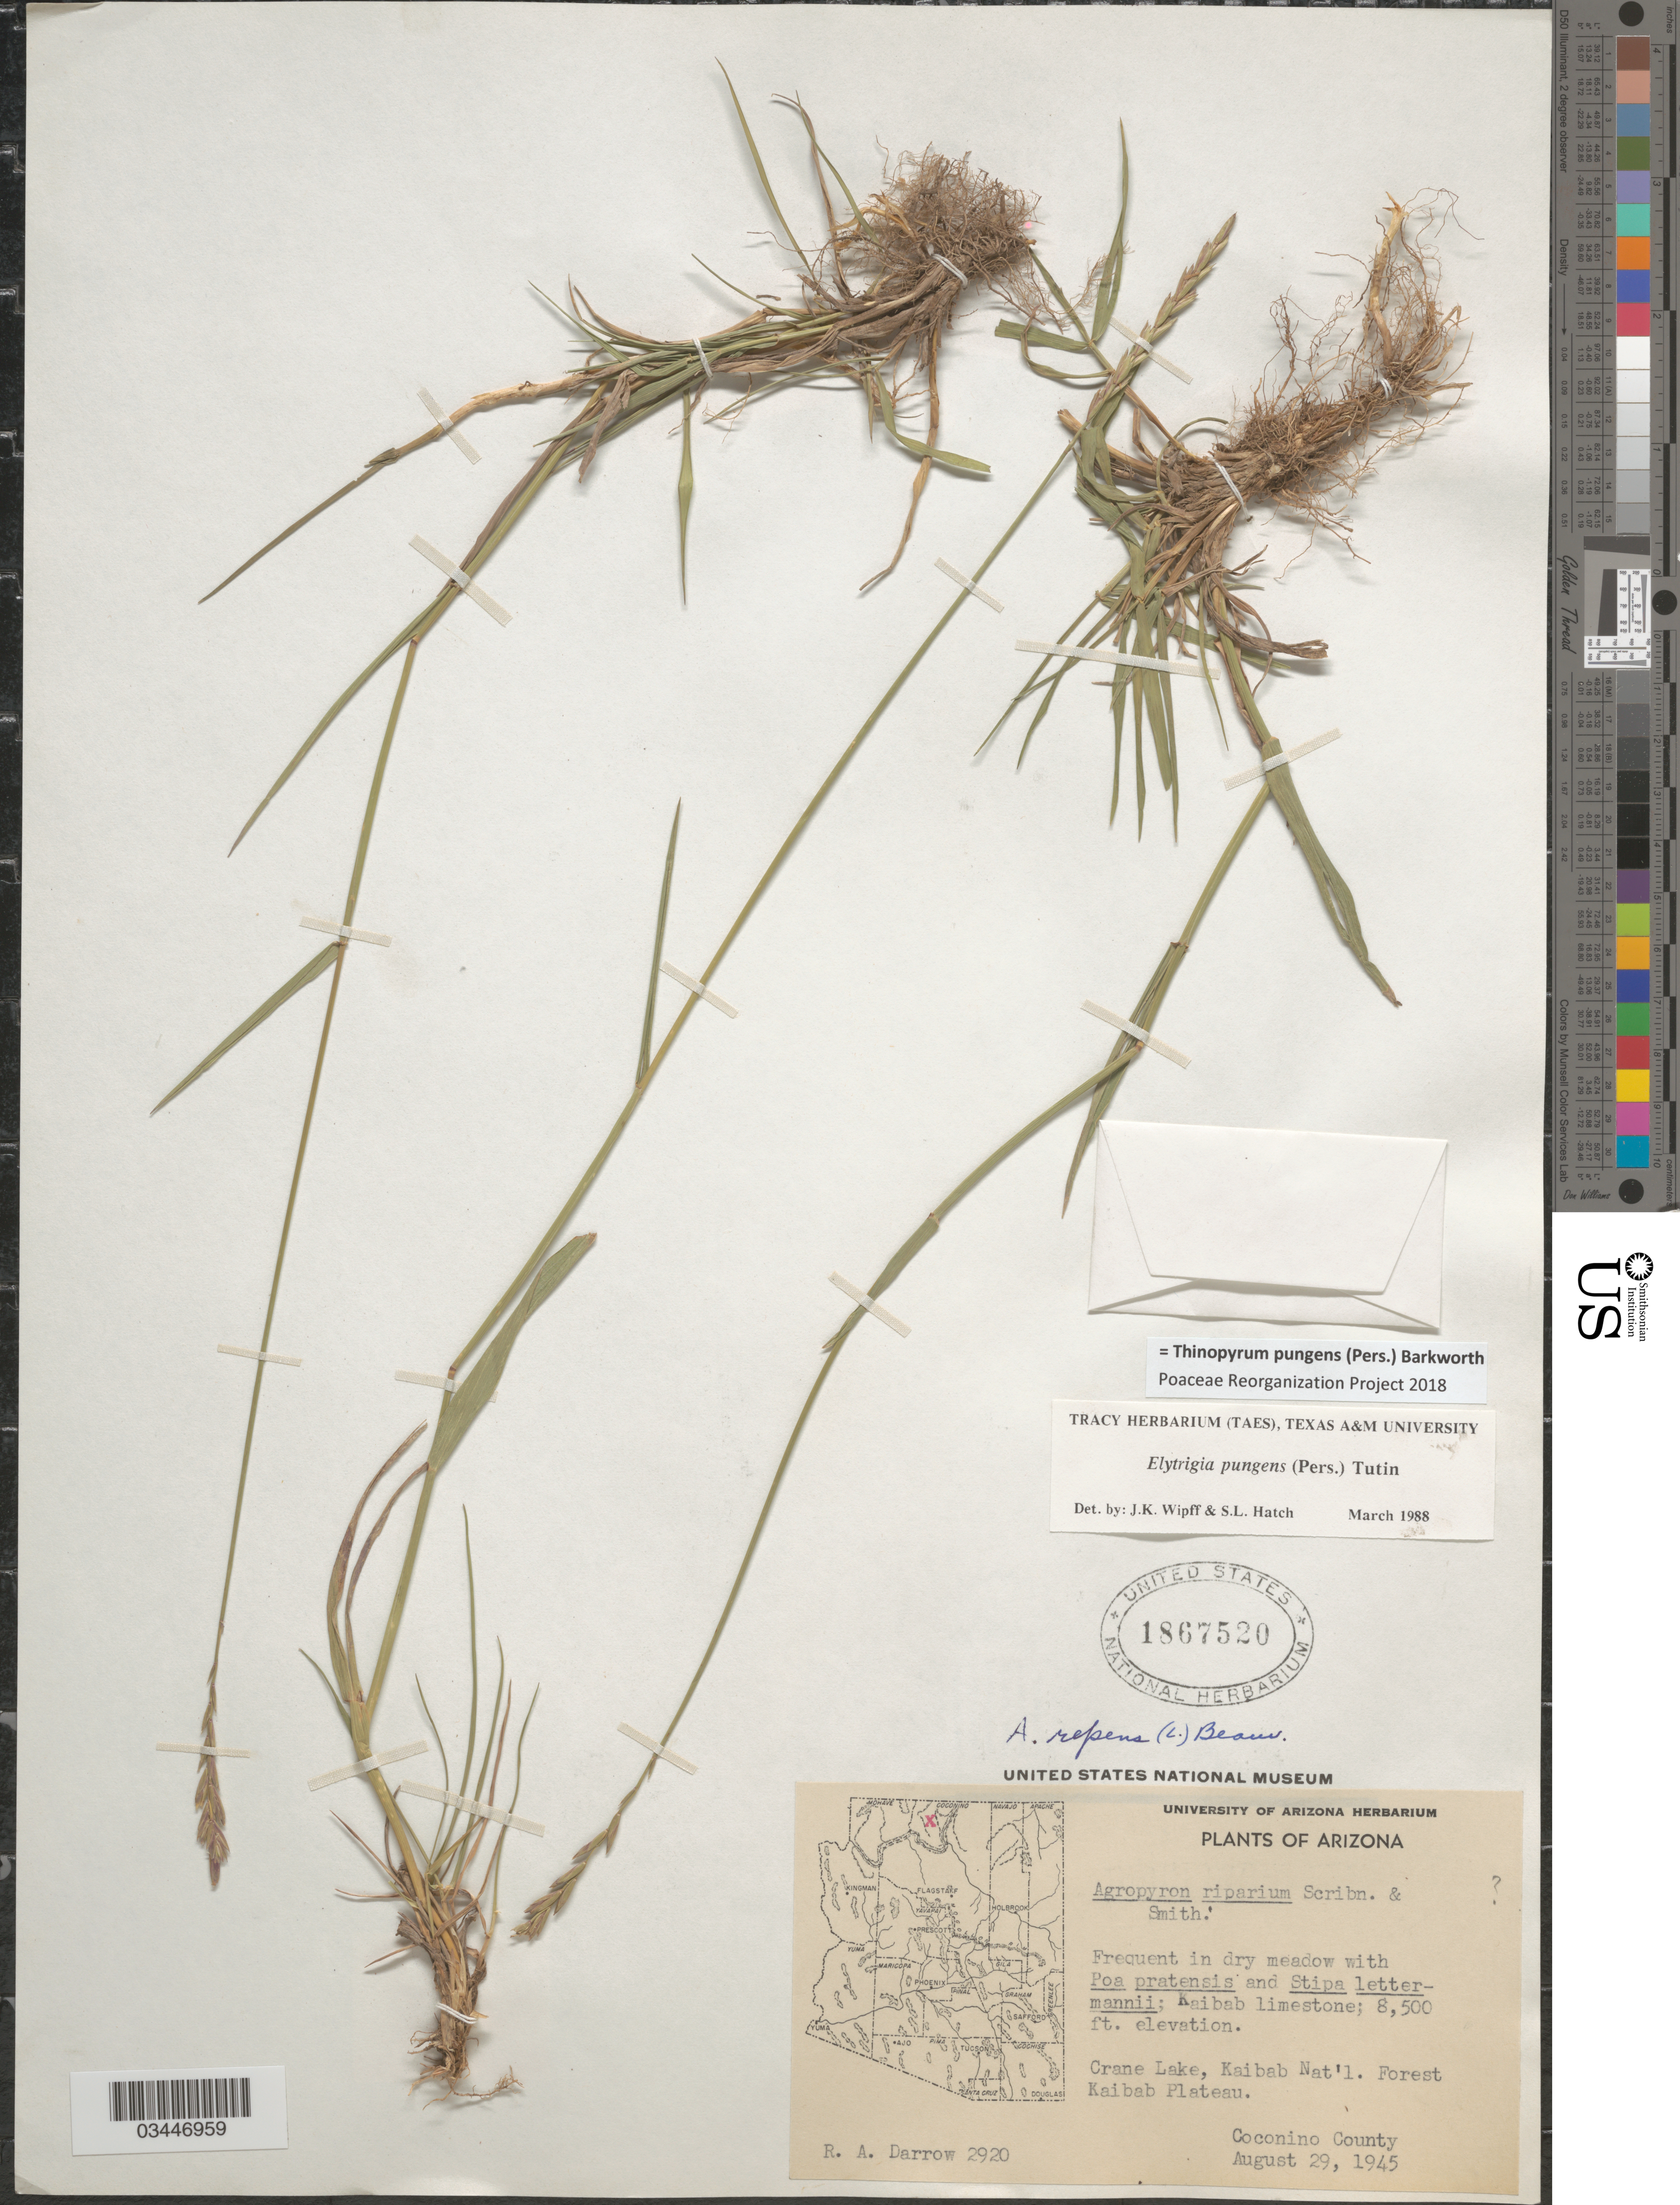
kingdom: Plantae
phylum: Tracheophyta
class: Liliopsida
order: Poales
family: Poaceae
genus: Thinopyrum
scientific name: Thinopyrum pungens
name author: (Pers.) Barkworth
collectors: R. A. Darrow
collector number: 2920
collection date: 1945-08-29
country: United States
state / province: Arizona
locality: Kaibab limestone. Crane Lake, Kaibab Nat'l. Forest Kaibab Plateau. Coconino County.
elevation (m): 2591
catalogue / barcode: US 1867520